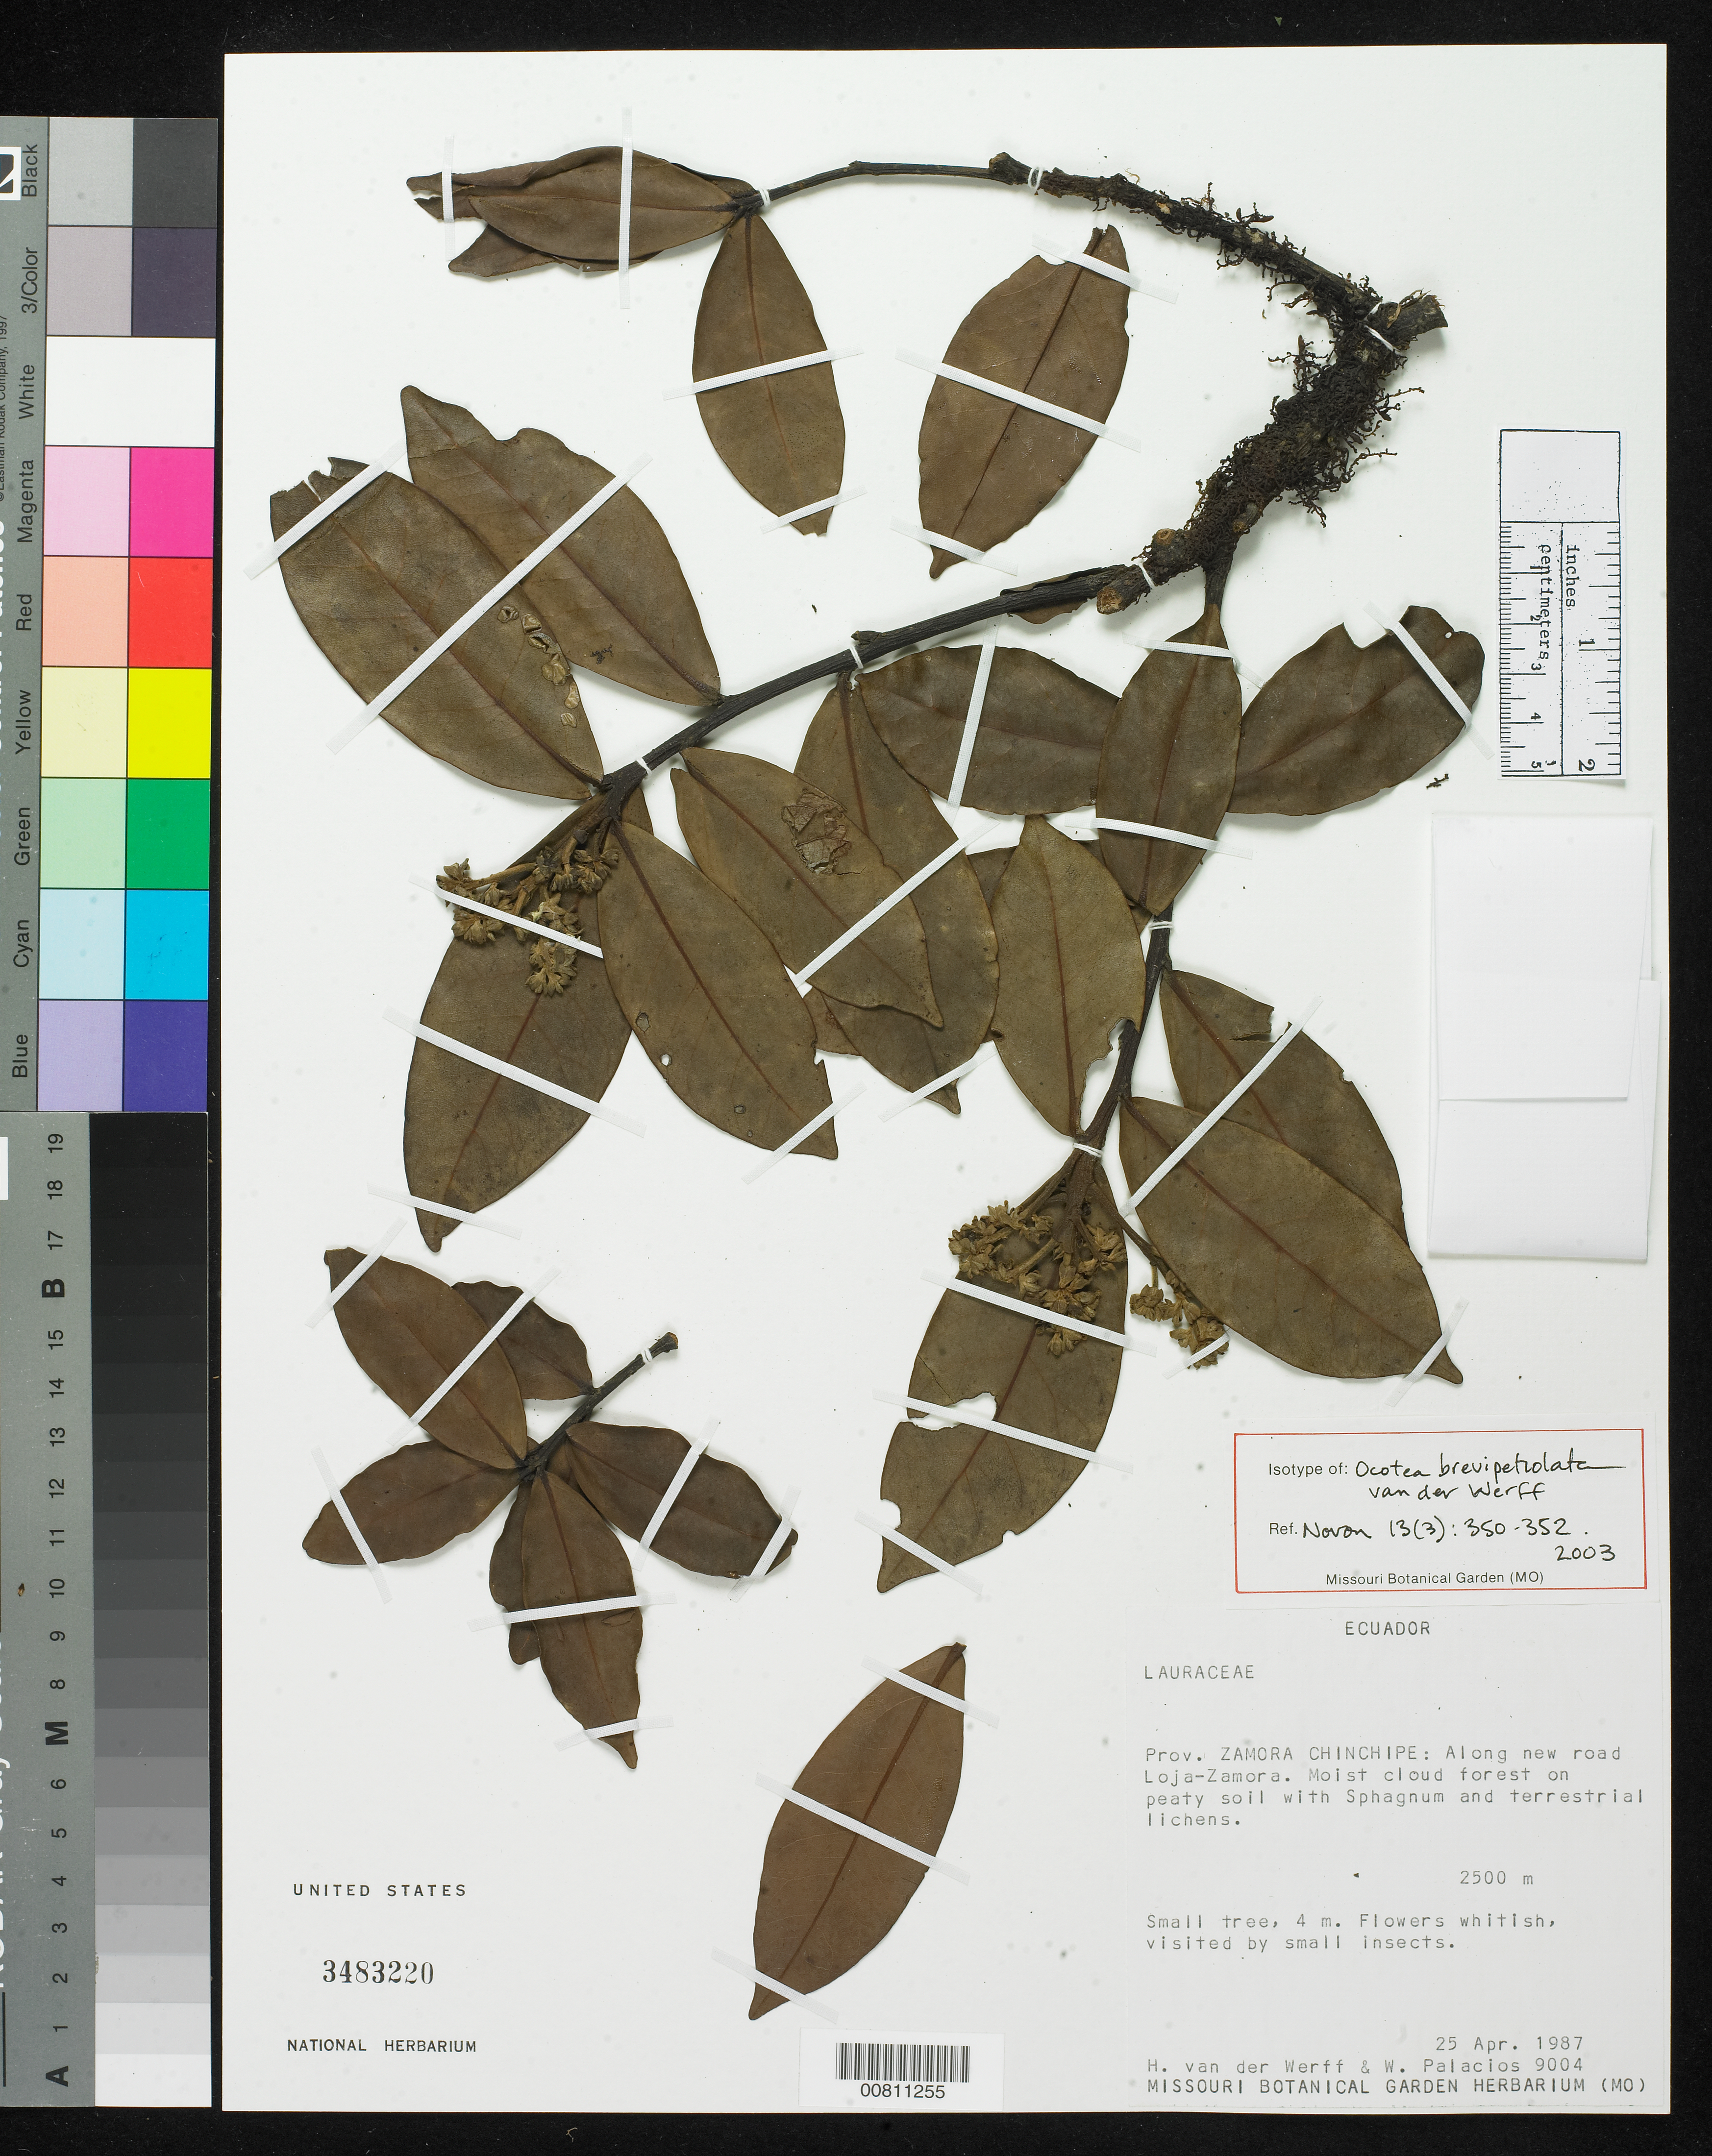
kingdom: Plantae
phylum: Tracheophyta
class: Magnoliopsida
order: Laurales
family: Lauraceae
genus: Ocotea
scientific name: Ocotea brevipetiolata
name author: van der Werff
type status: Isotype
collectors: H. van der Werff & W. Palacios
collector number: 9004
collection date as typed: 25 Apr 1987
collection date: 1987-04-25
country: Ecuador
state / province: Zamora-Chinchipe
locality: Along new road Loja-Zamora.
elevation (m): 2500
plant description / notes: Holotype at QCNE.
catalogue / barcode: US 3483220